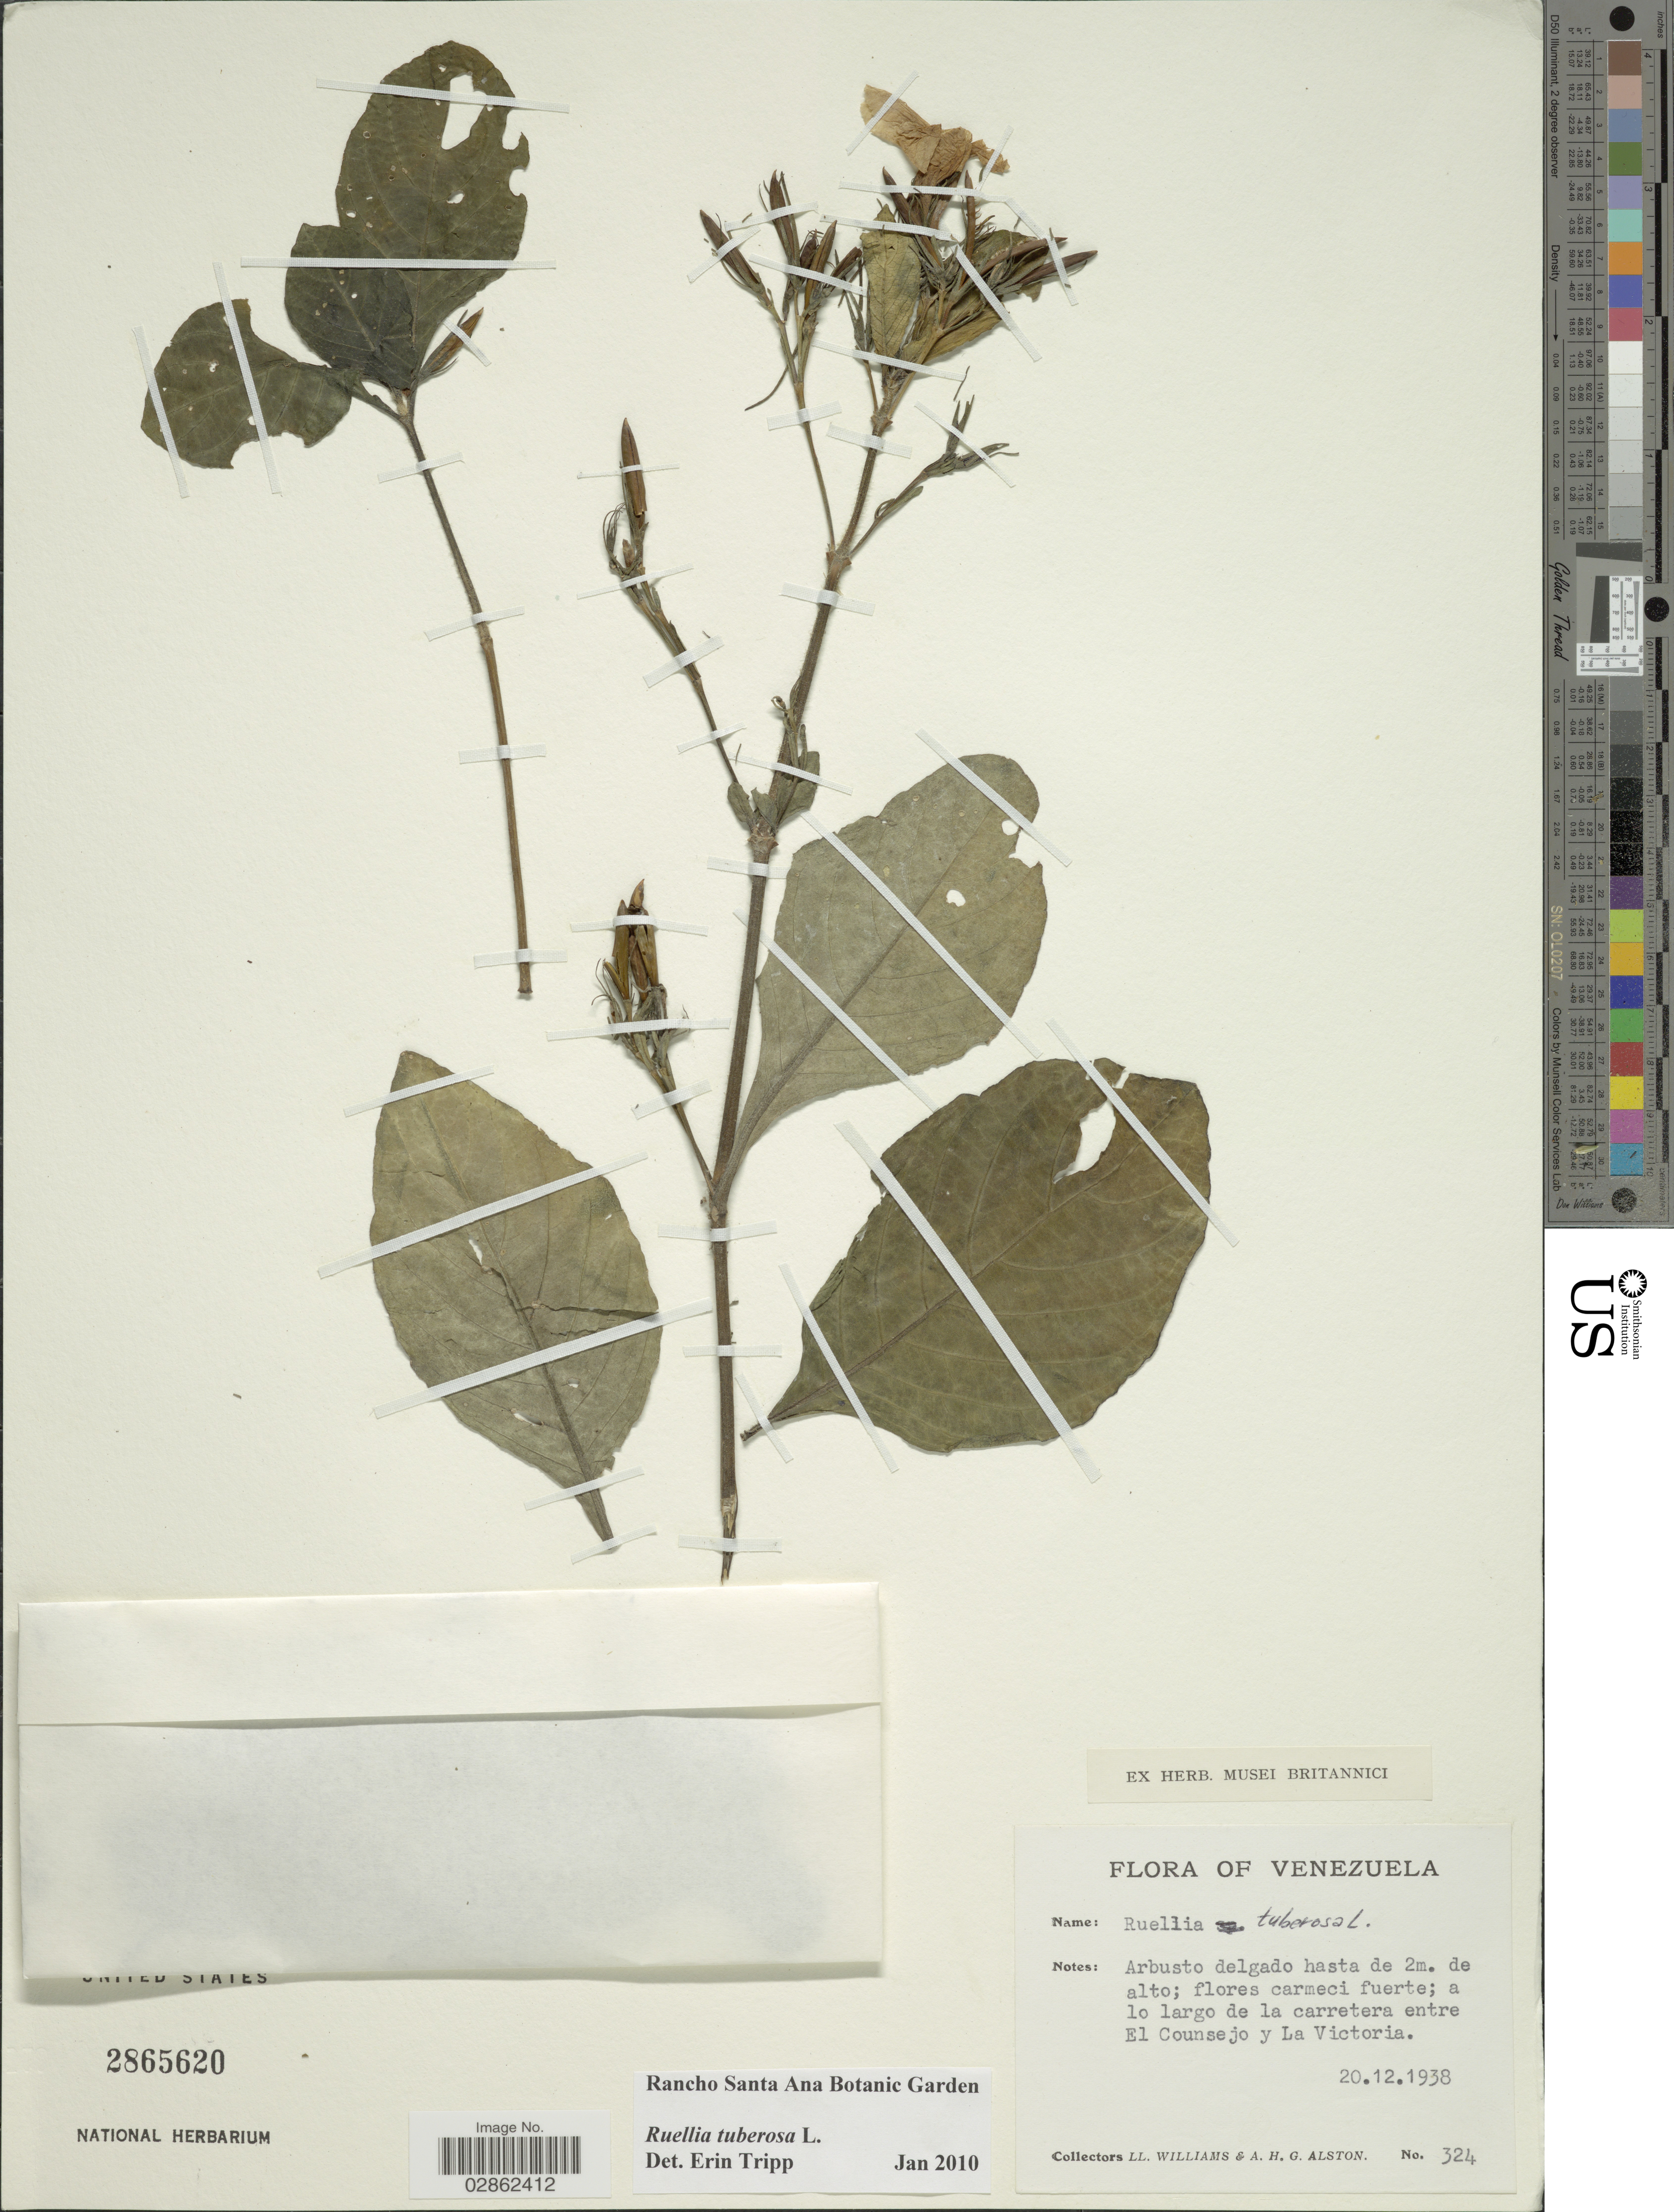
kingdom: Plantae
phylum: Tracheophyta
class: Magnoliopsida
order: Lamiales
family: Acanthaceae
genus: Ruellia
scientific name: Ruellia tuberosa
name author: L.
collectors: Ll. Williams & A. H. Alston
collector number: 324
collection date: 1938-12-20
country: Venezuela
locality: A lo largo de la carretera entre El Counsejo y La Victoria.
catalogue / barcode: US 2865620